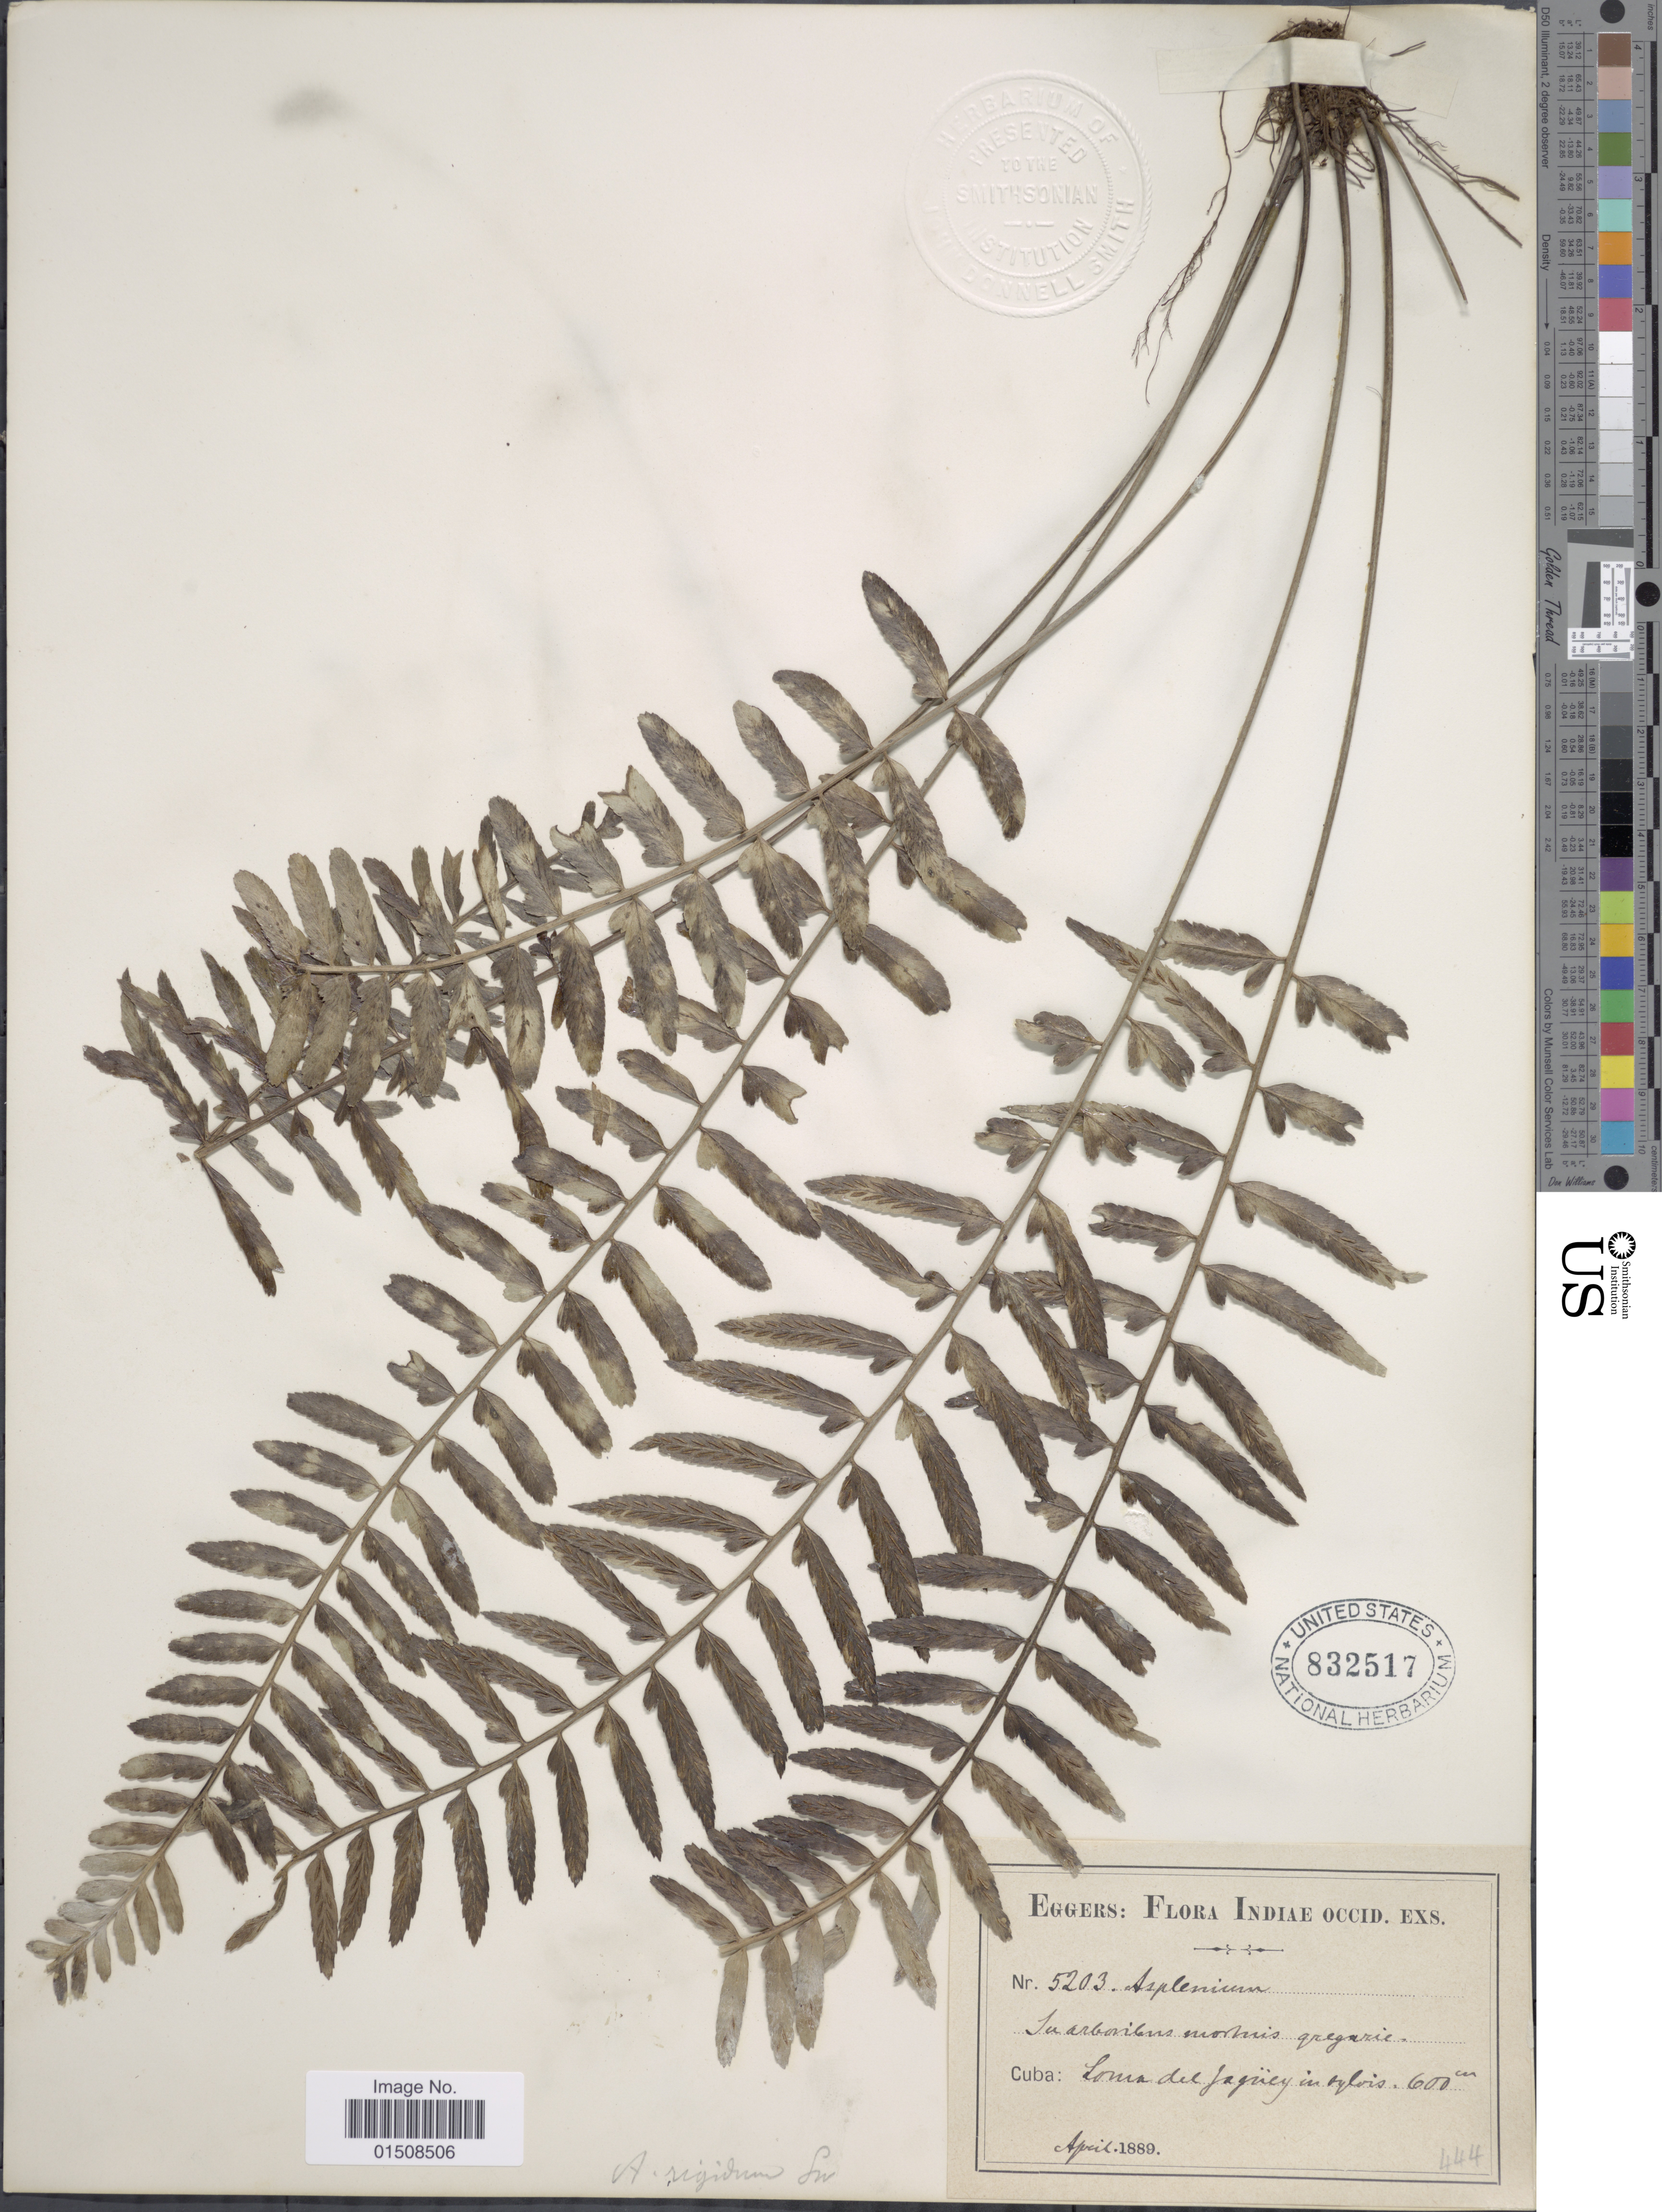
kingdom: Plantae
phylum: Tracheophyta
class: Polypodiopsida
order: Polypodiales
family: Aspleniaceae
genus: Asplenium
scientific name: Asplenium auritum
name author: Sw.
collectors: -. Eggers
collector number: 5203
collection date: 1889-04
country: Cuba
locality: Loma del Jaguey in sylvis. Indiae occid.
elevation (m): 600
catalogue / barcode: US 832517